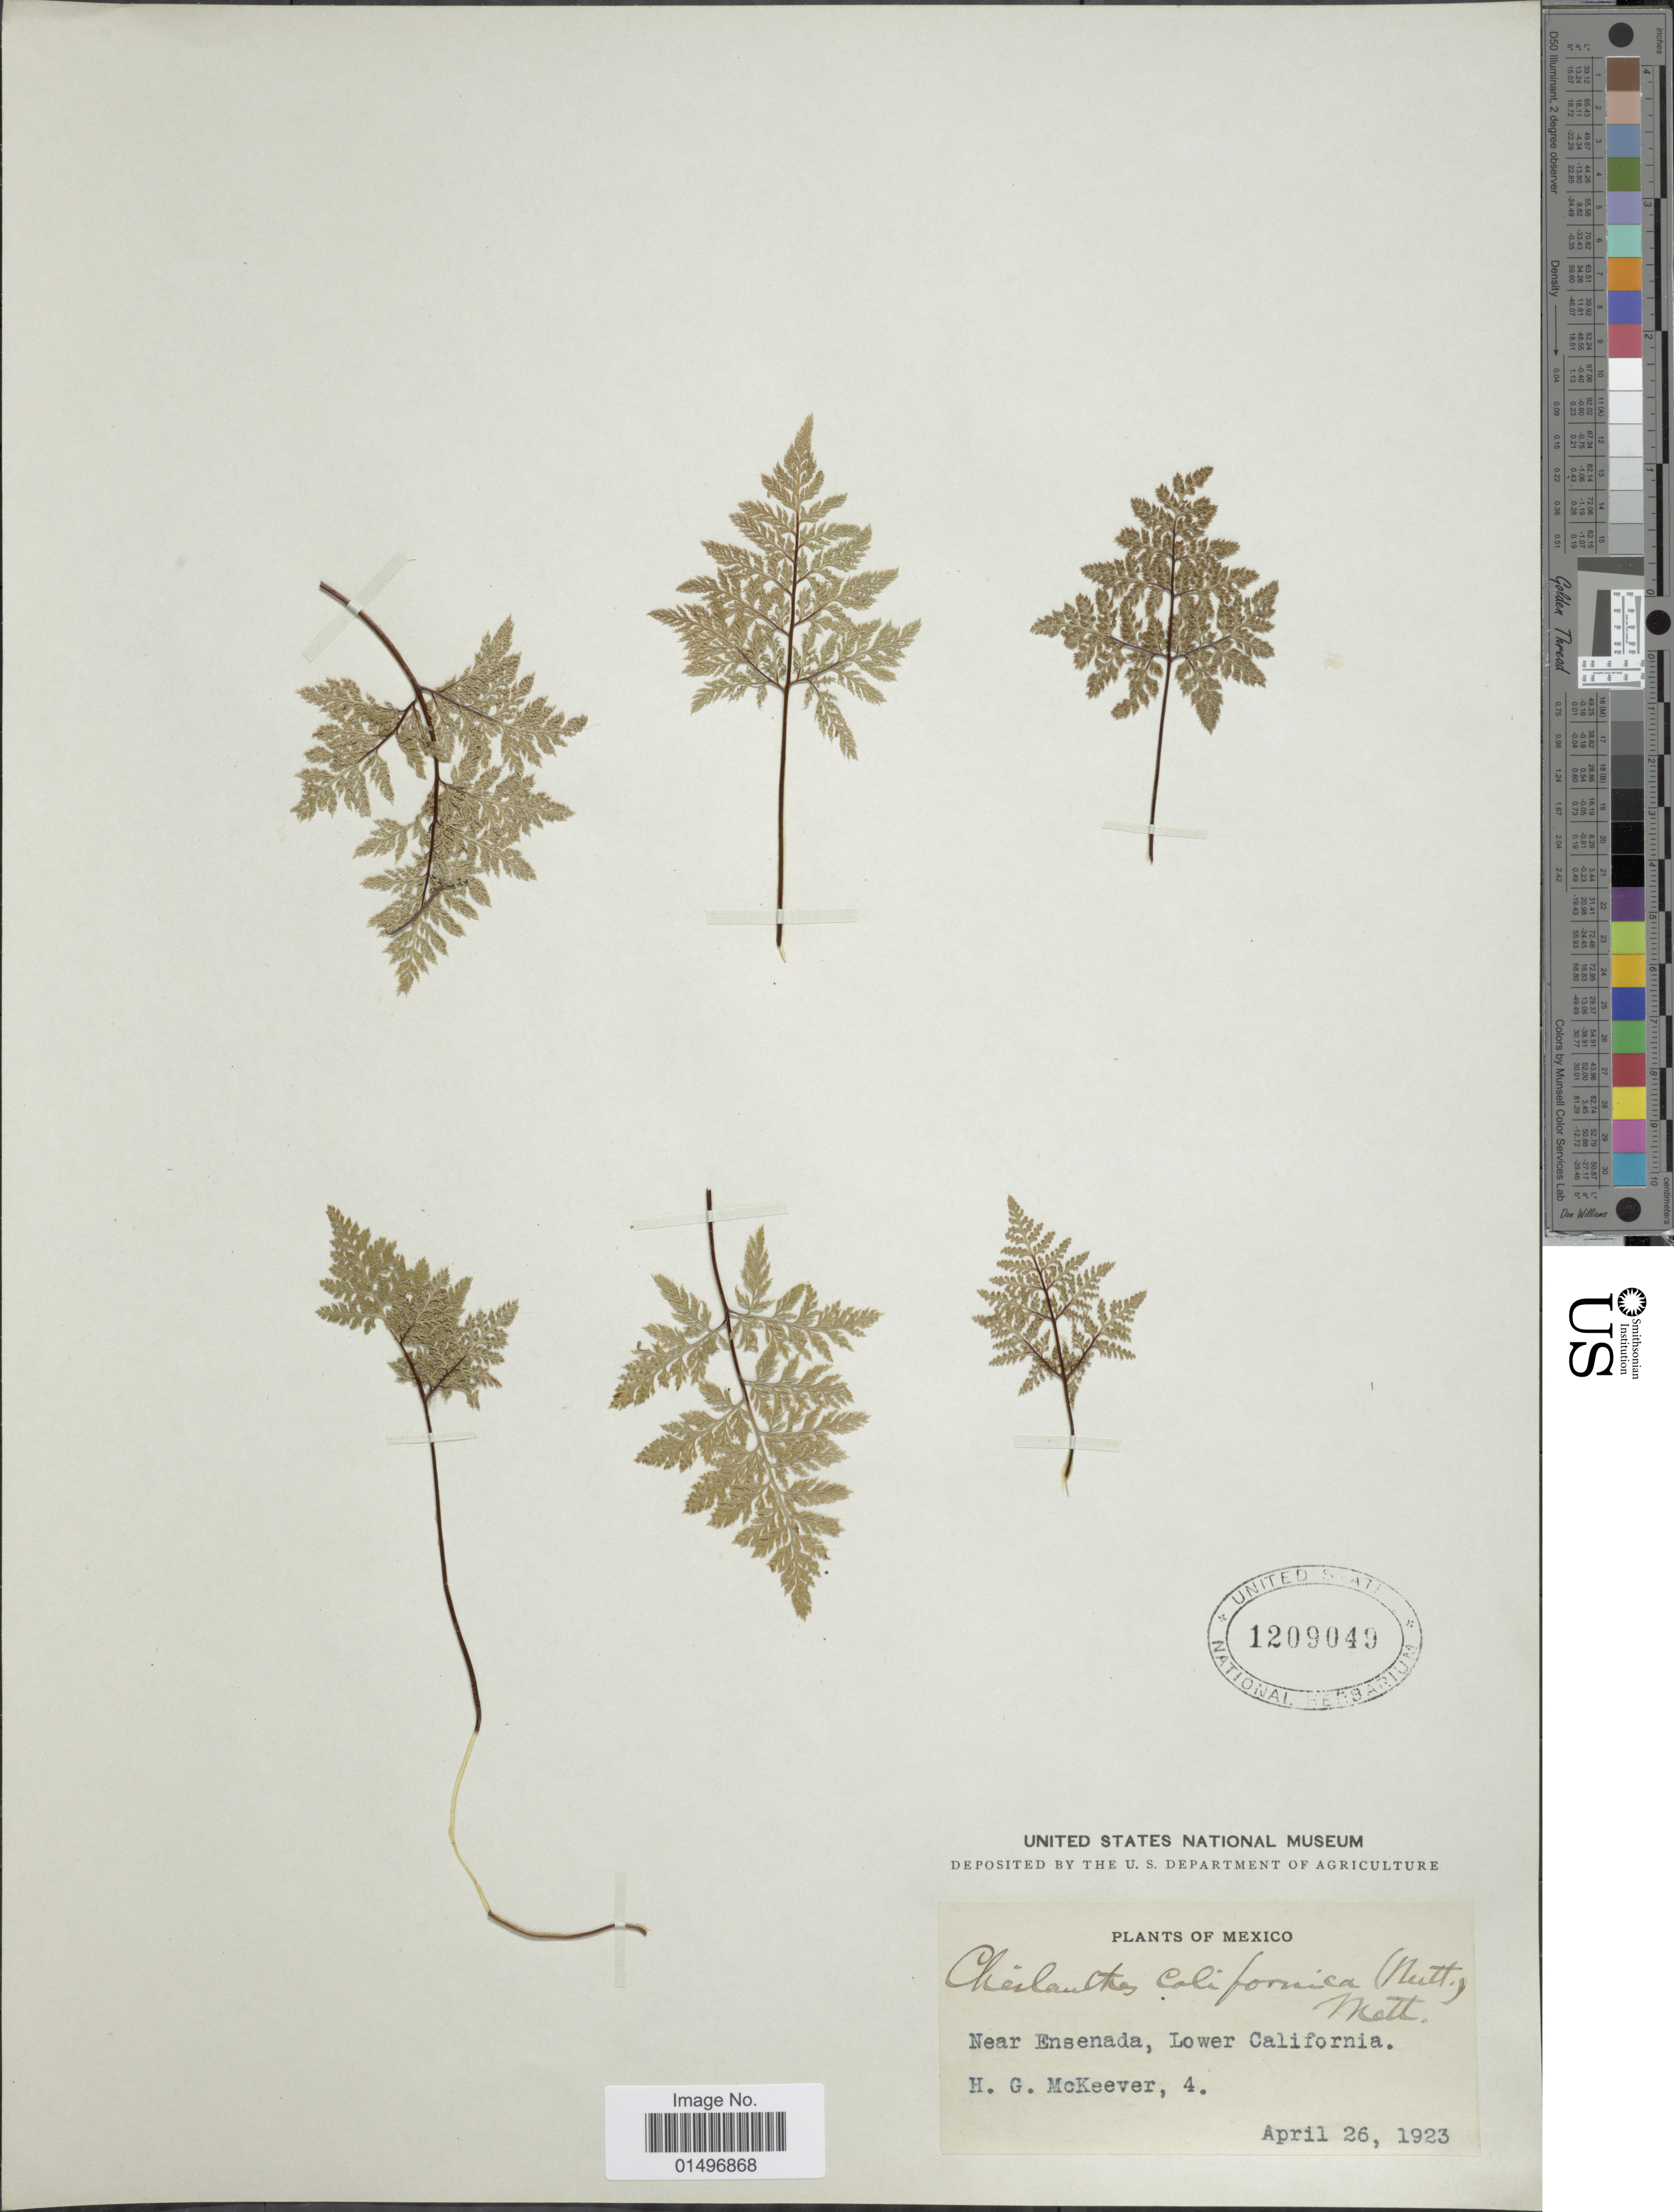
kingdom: Plantae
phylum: Tracheophyta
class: Polypodiopsida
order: Polypodiales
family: Pteridaceae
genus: Aspidotis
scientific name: Aspidotis meifolia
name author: (D.C. Eaton) Pic. Serm.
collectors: H. McKeever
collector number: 4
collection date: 1923-04-26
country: Mexico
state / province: Baja California Norte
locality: Mexico, Near Ensenada, Lower California.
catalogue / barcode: US 1209049